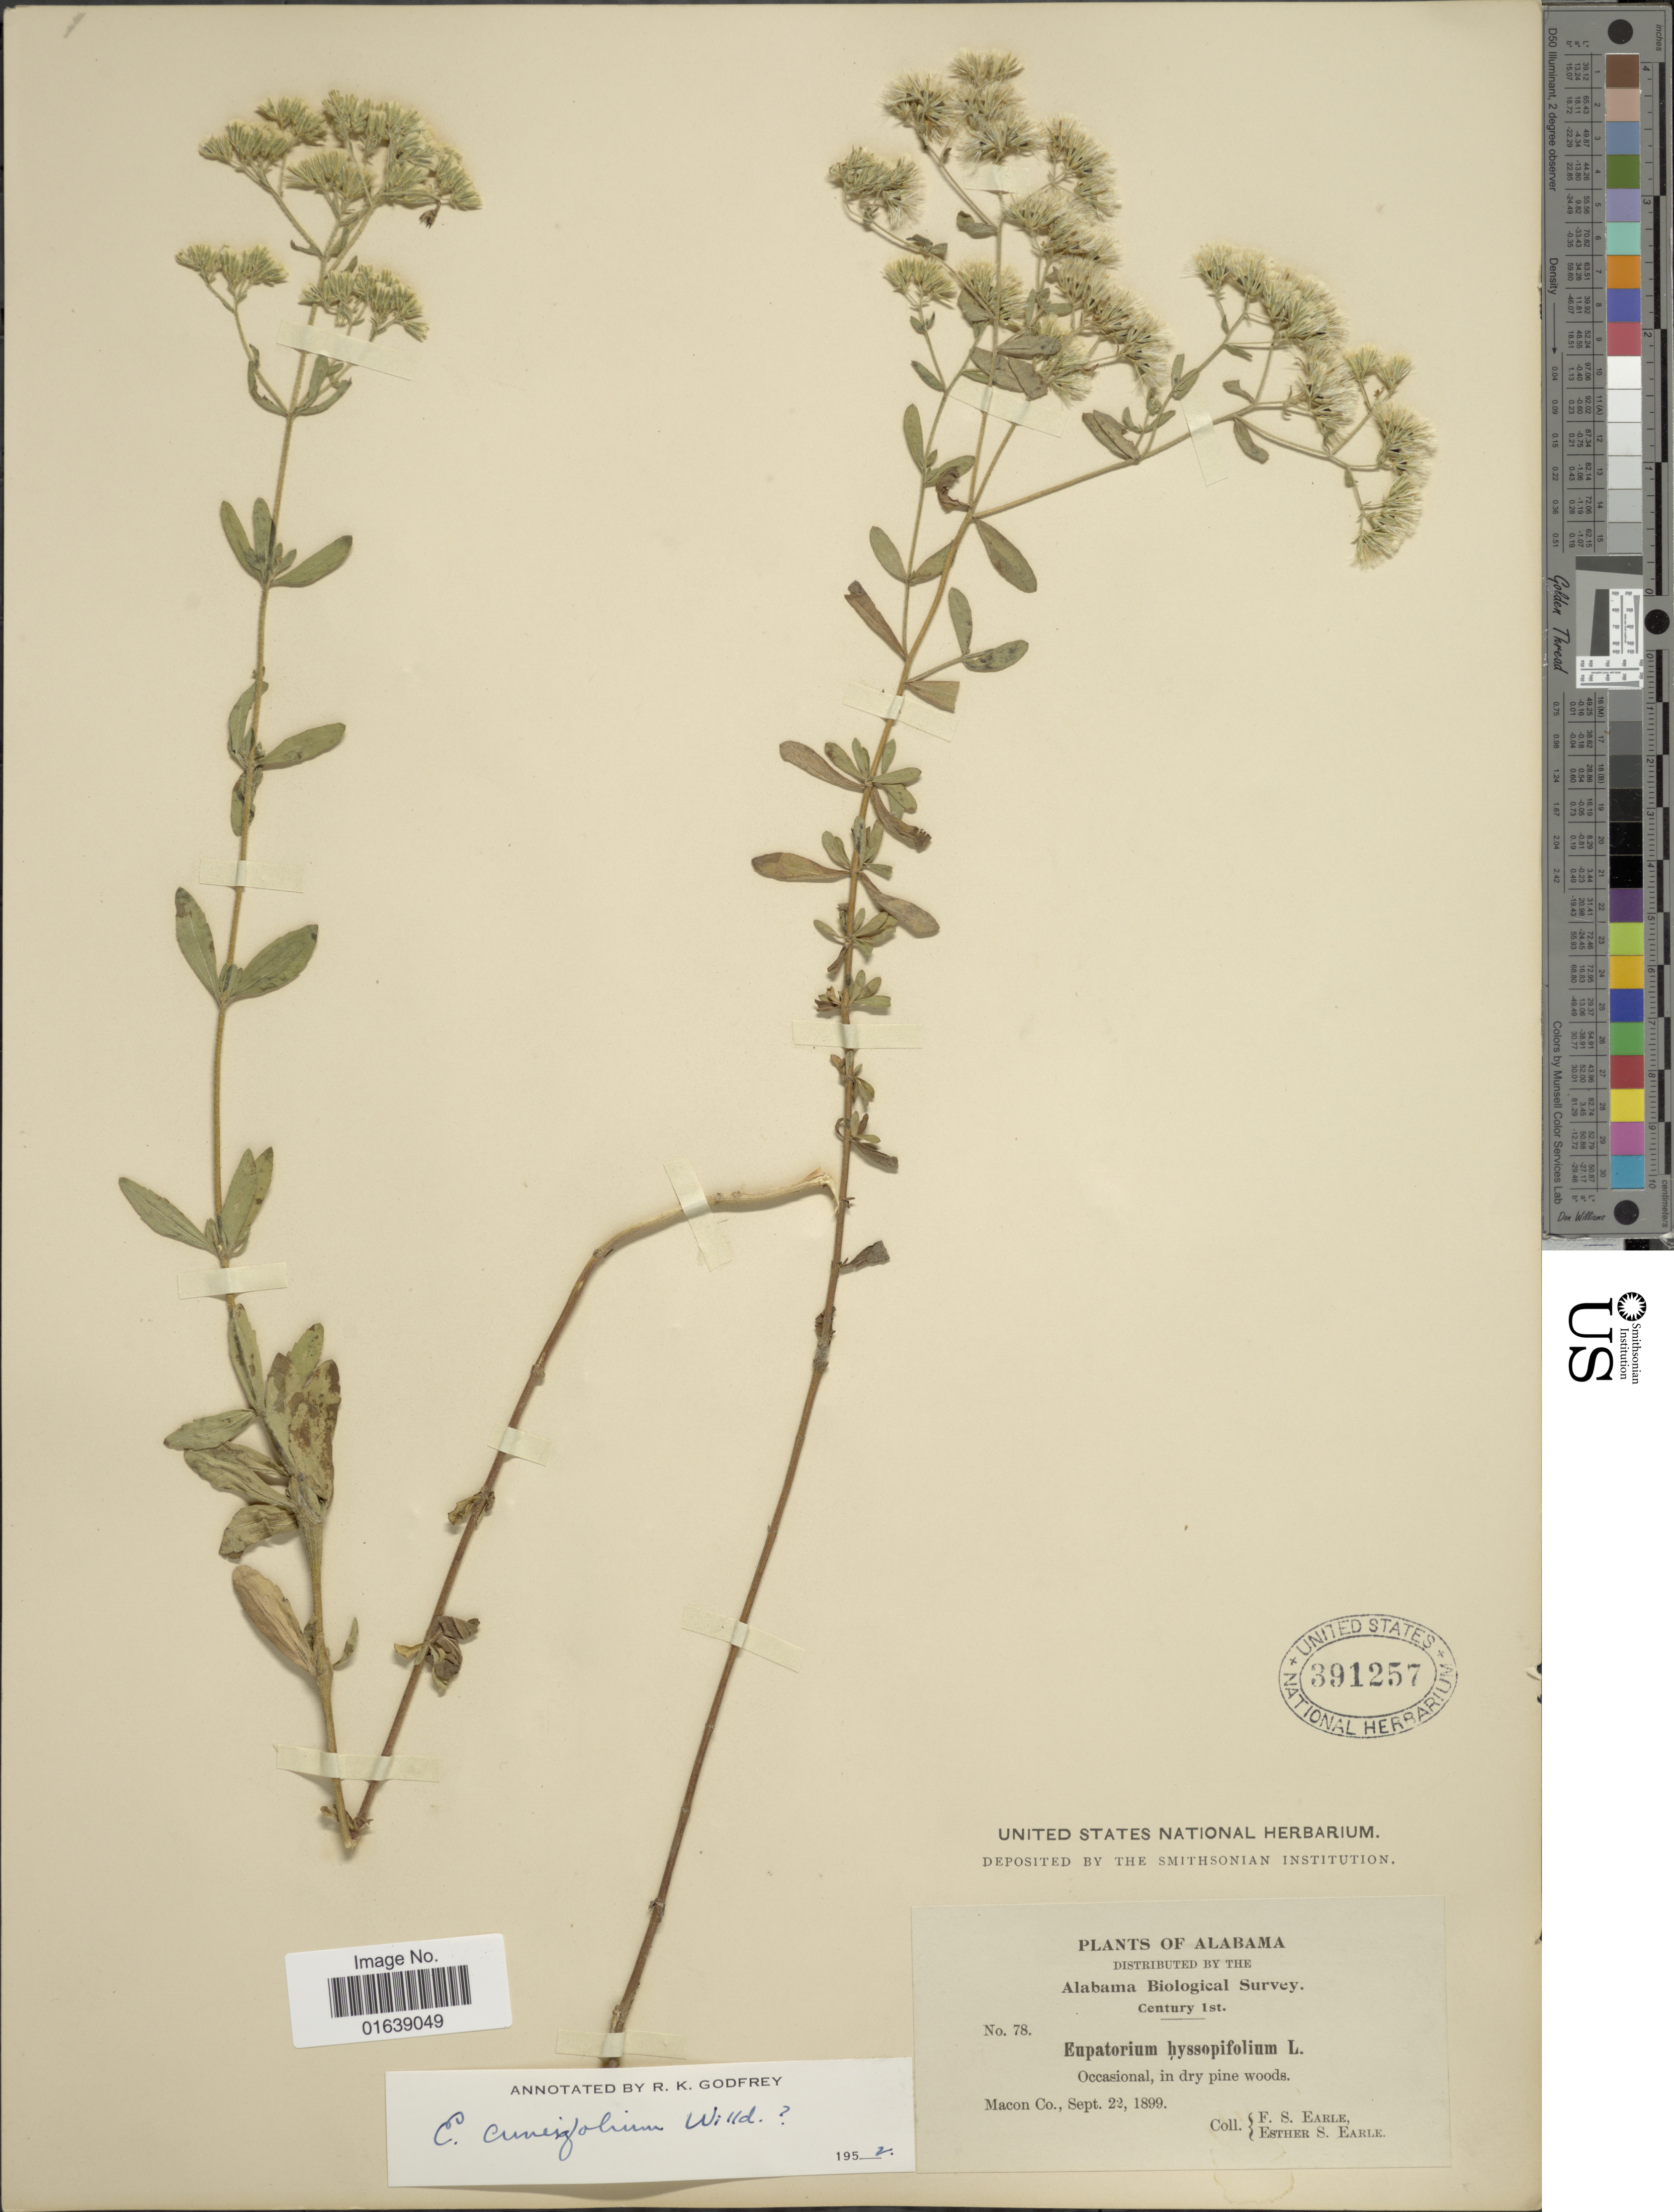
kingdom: Plantae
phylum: Tracheophyta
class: Magnoliopsida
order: Asterales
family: Asteraceae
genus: Eupatorium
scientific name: Eupatorium cuneifolium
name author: Willd.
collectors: F. S. Earle & E. S. Earle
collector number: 78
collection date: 1899-09-22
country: United States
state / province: Alabama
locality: Alabama. Occasional, in dry pine woods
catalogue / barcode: US 391257